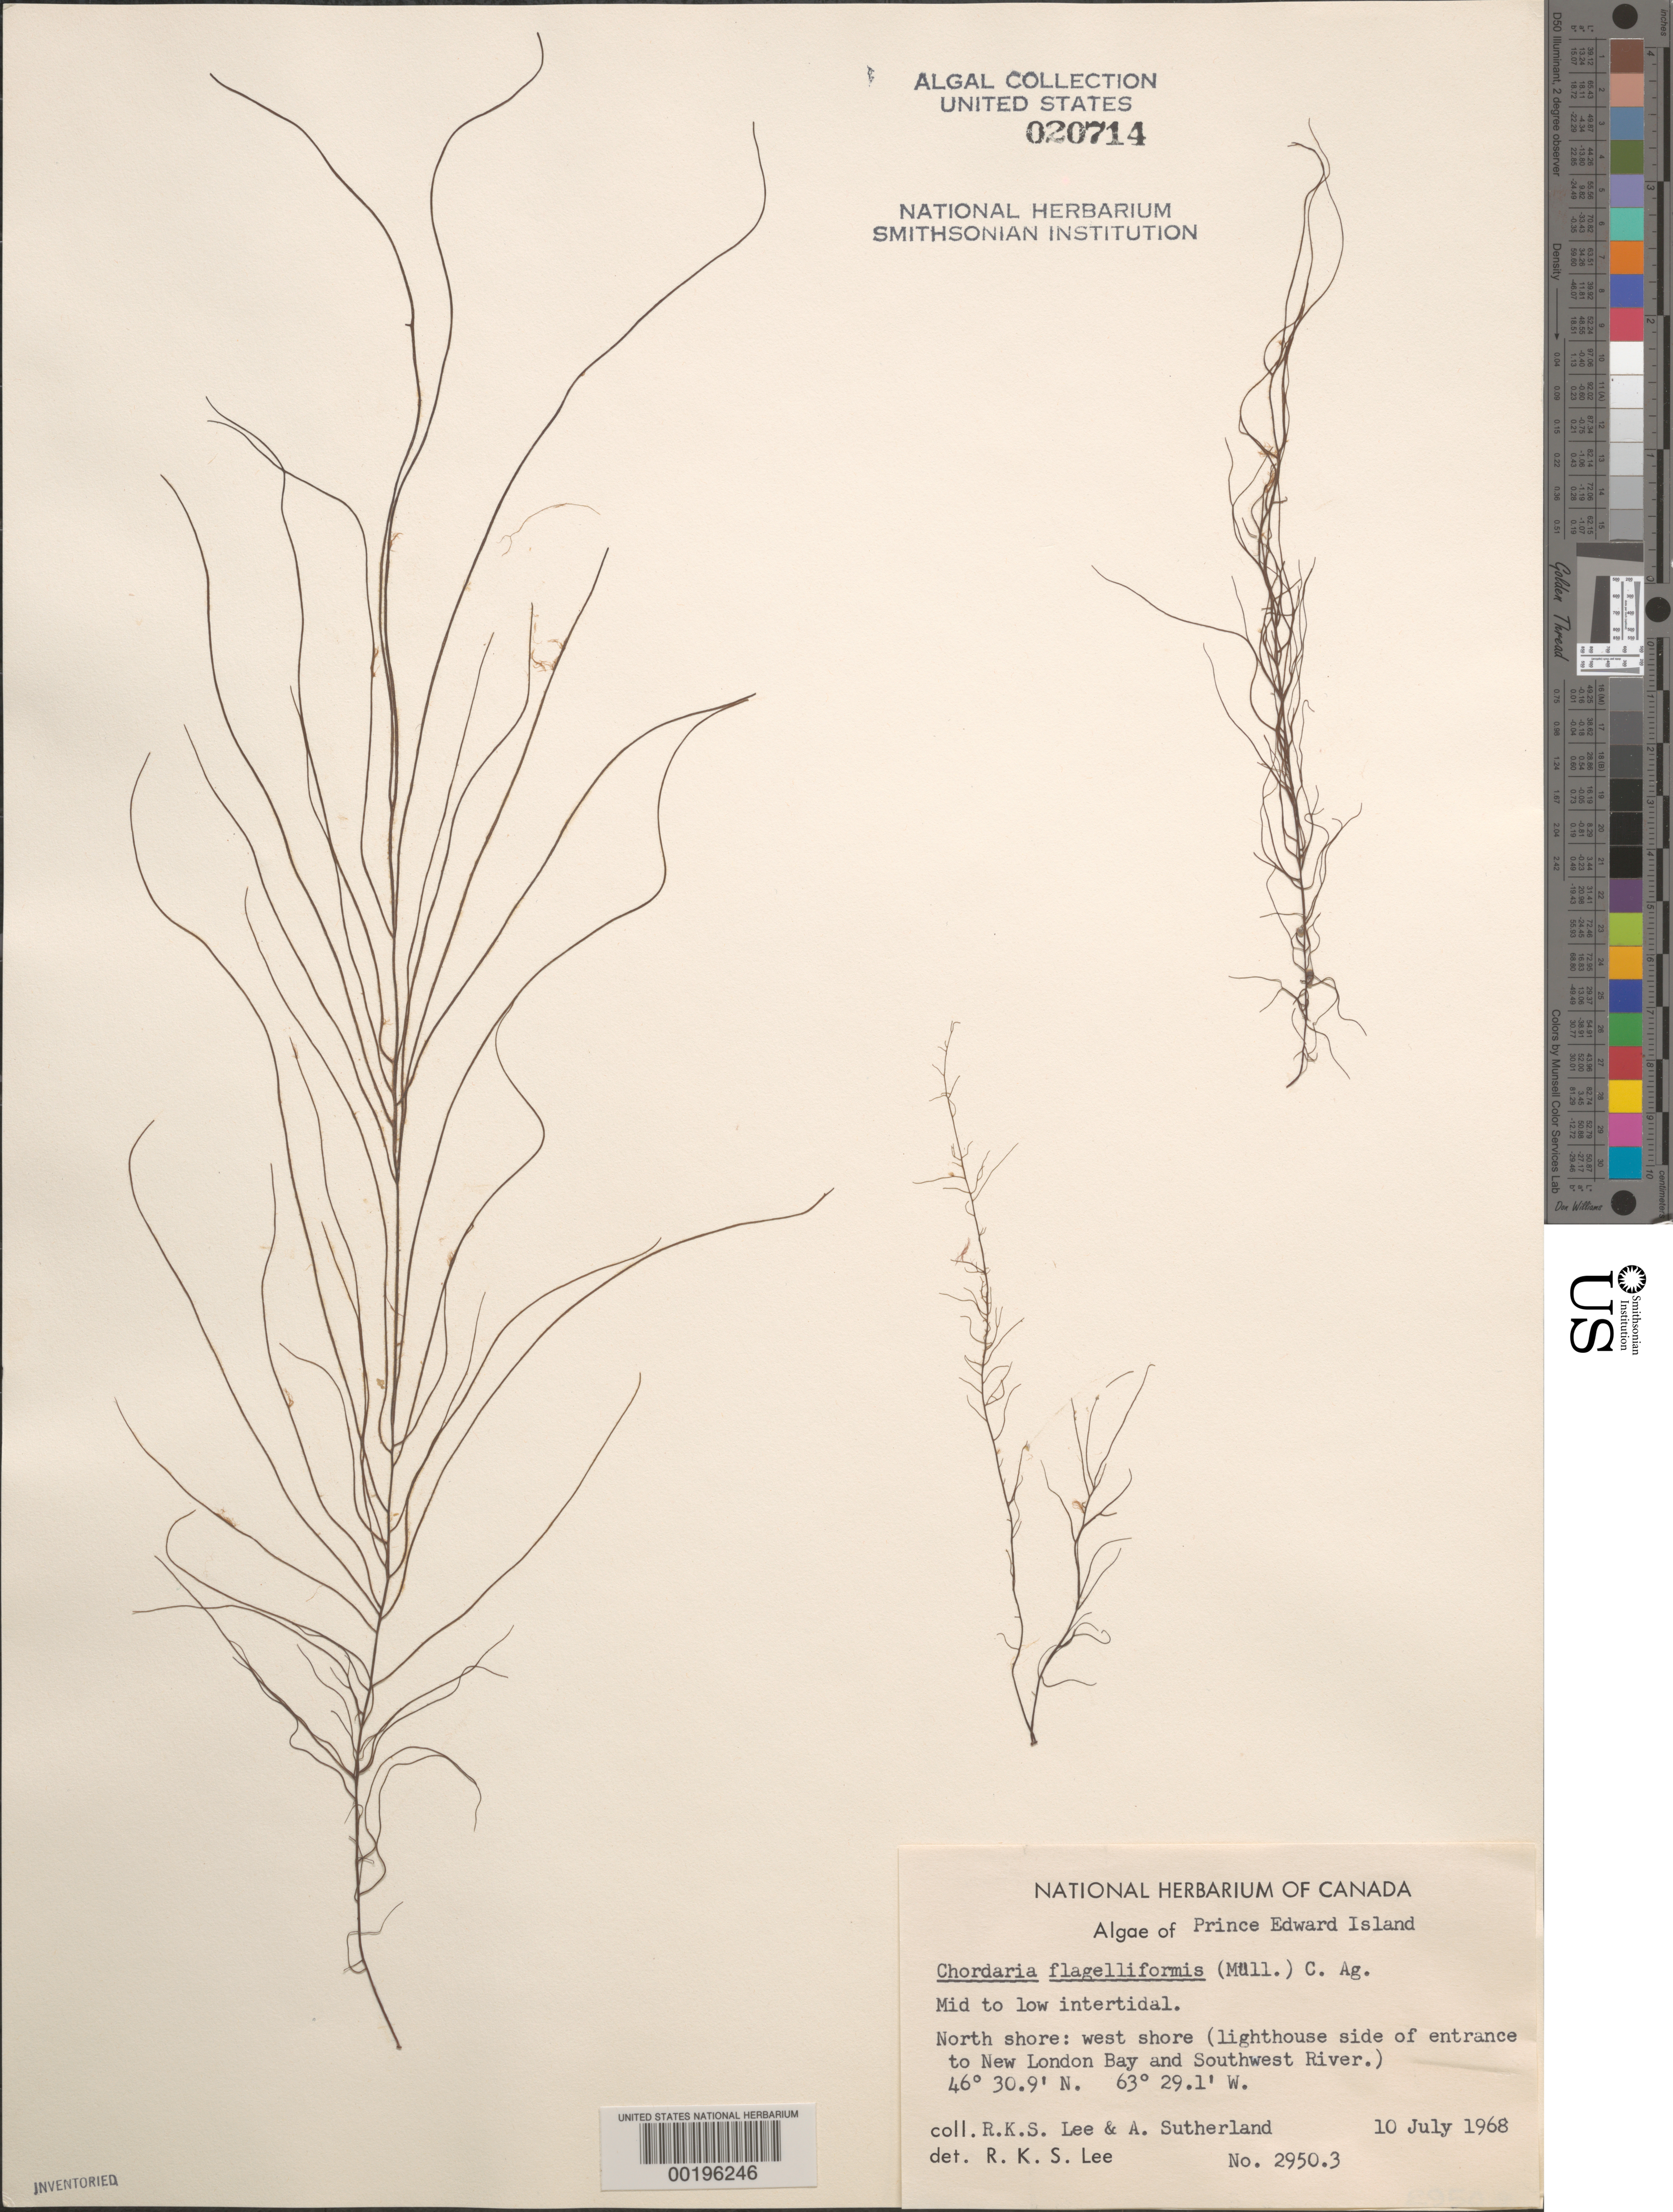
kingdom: Chromista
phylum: Ochrophyta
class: Phaeophyceae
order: Ectocarpales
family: Chordariaceae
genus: Chordaria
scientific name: Chordaria flagelliformis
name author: (Hudson) Grev.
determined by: Lee, R. K. S.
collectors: R. Lee & A. Sutherland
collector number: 2950.3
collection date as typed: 10 Jul 1968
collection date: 1968-07-10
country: Canada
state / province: Prince Edward Island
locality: New london bay entrance and southwest river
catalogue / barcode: US 20714